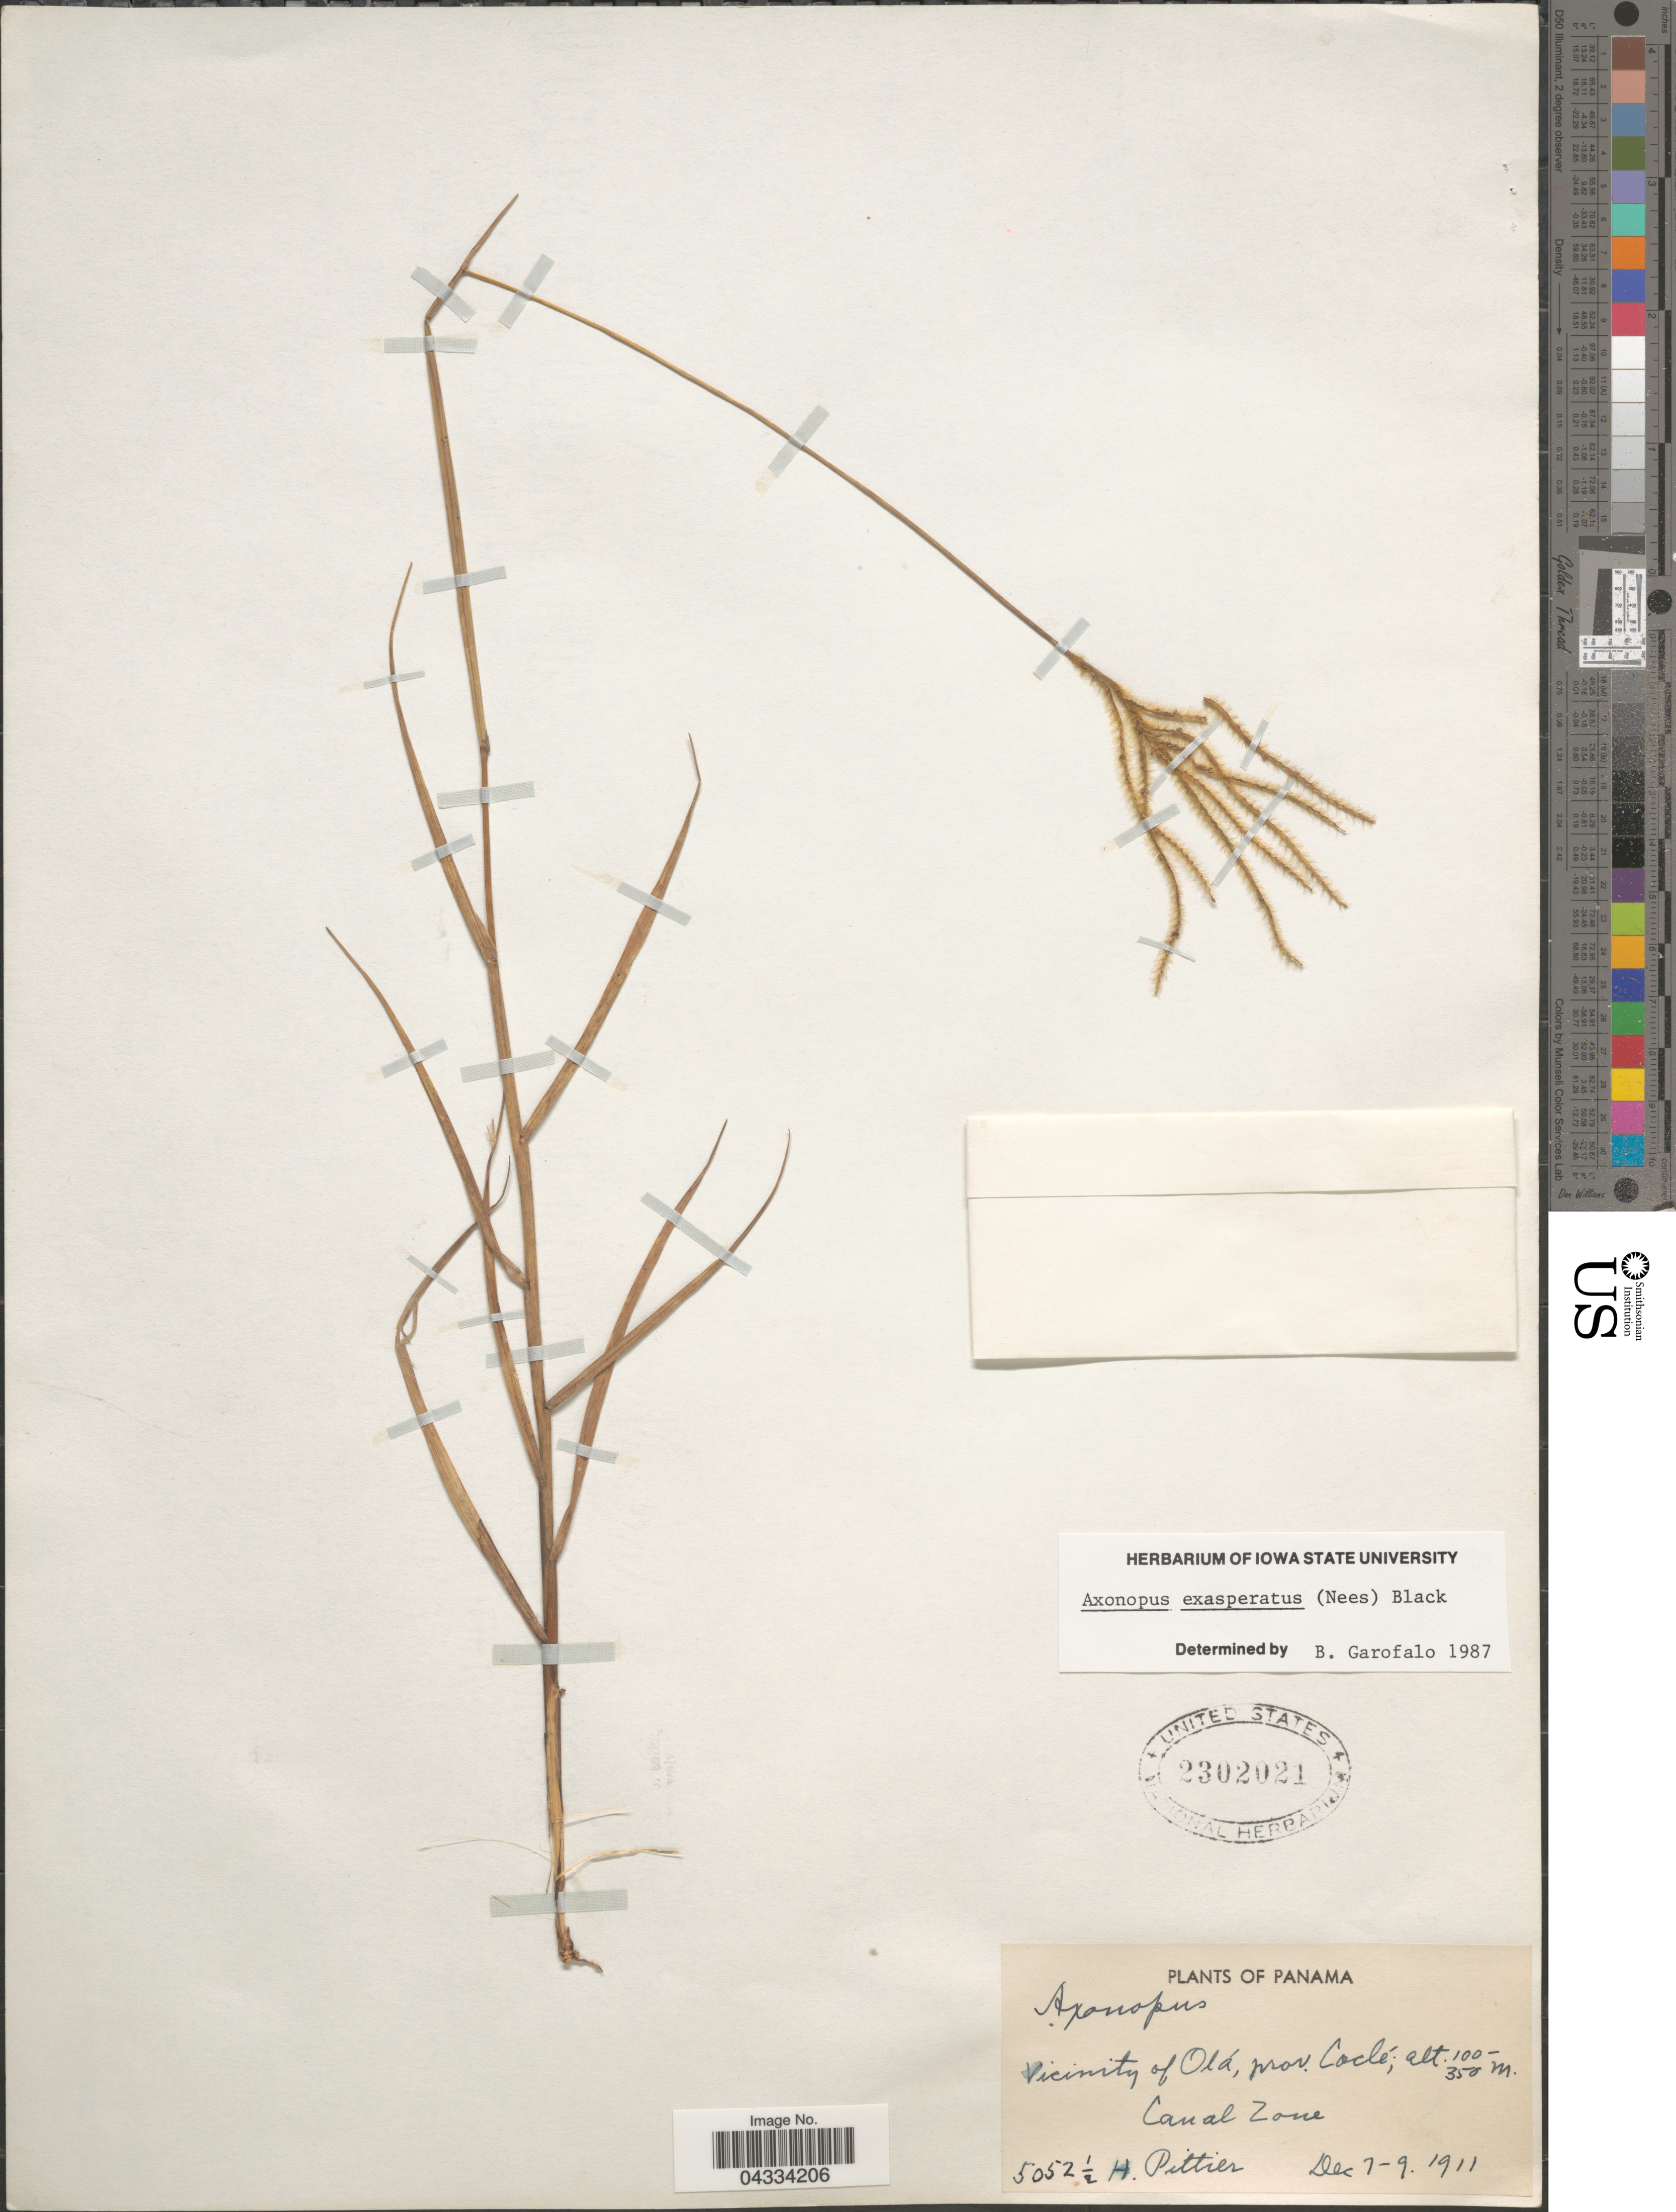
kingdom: Plantae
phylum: Tracheophyta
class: Liliopsida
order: Poales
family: Poaceae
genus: Axonopus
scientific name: Axonopus aureus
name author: P. Beauv.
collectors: H. F. Pittier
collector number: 5052½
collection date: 1911-12-07/1911-12-09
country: Panama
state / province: Cocle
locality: Vicinity of Olá. Canal Zone.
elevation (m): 100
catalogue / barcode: US 2302021